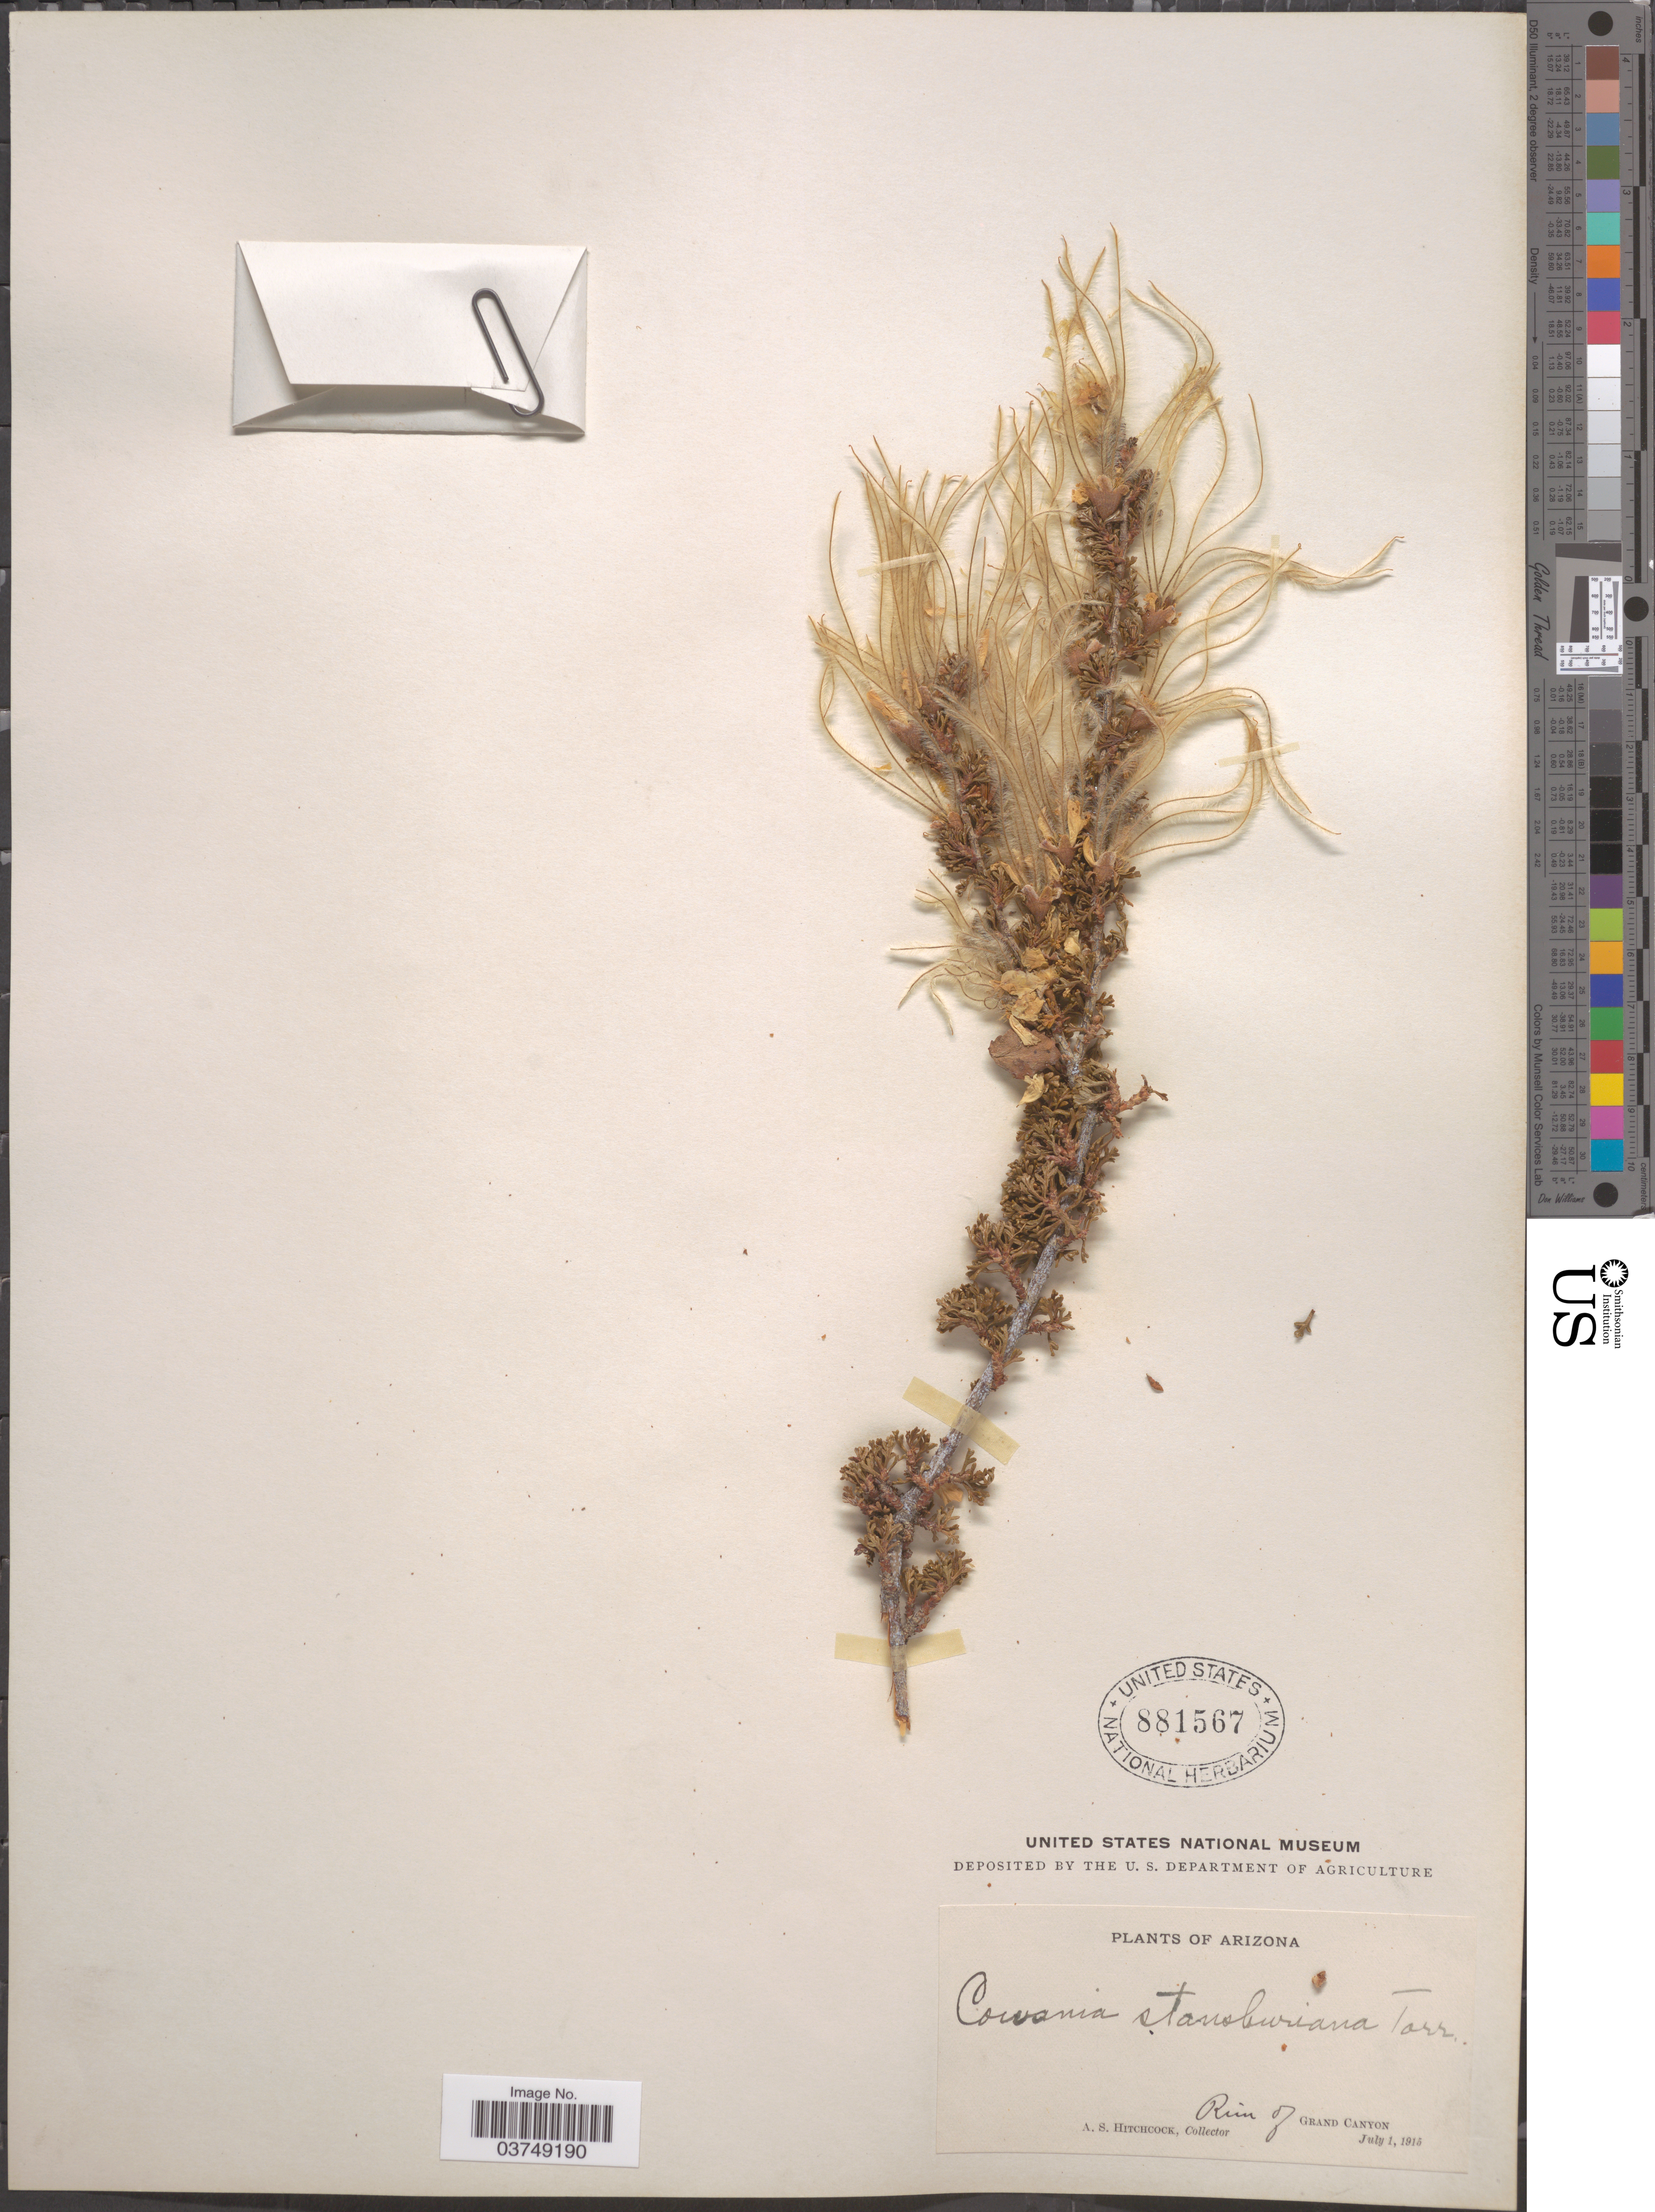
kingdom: Plantae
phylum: Tracheophyta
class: Magnoliopsida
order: Rosales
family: Rosaceae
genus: Purshia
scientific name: Purshia stansburyana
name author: (Torr.) Henrickson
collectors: A. S. Hitchcock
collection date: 1915-07-01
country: United States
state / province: Arizona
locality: Rim of Grand Canyon.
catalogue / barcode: US 881567